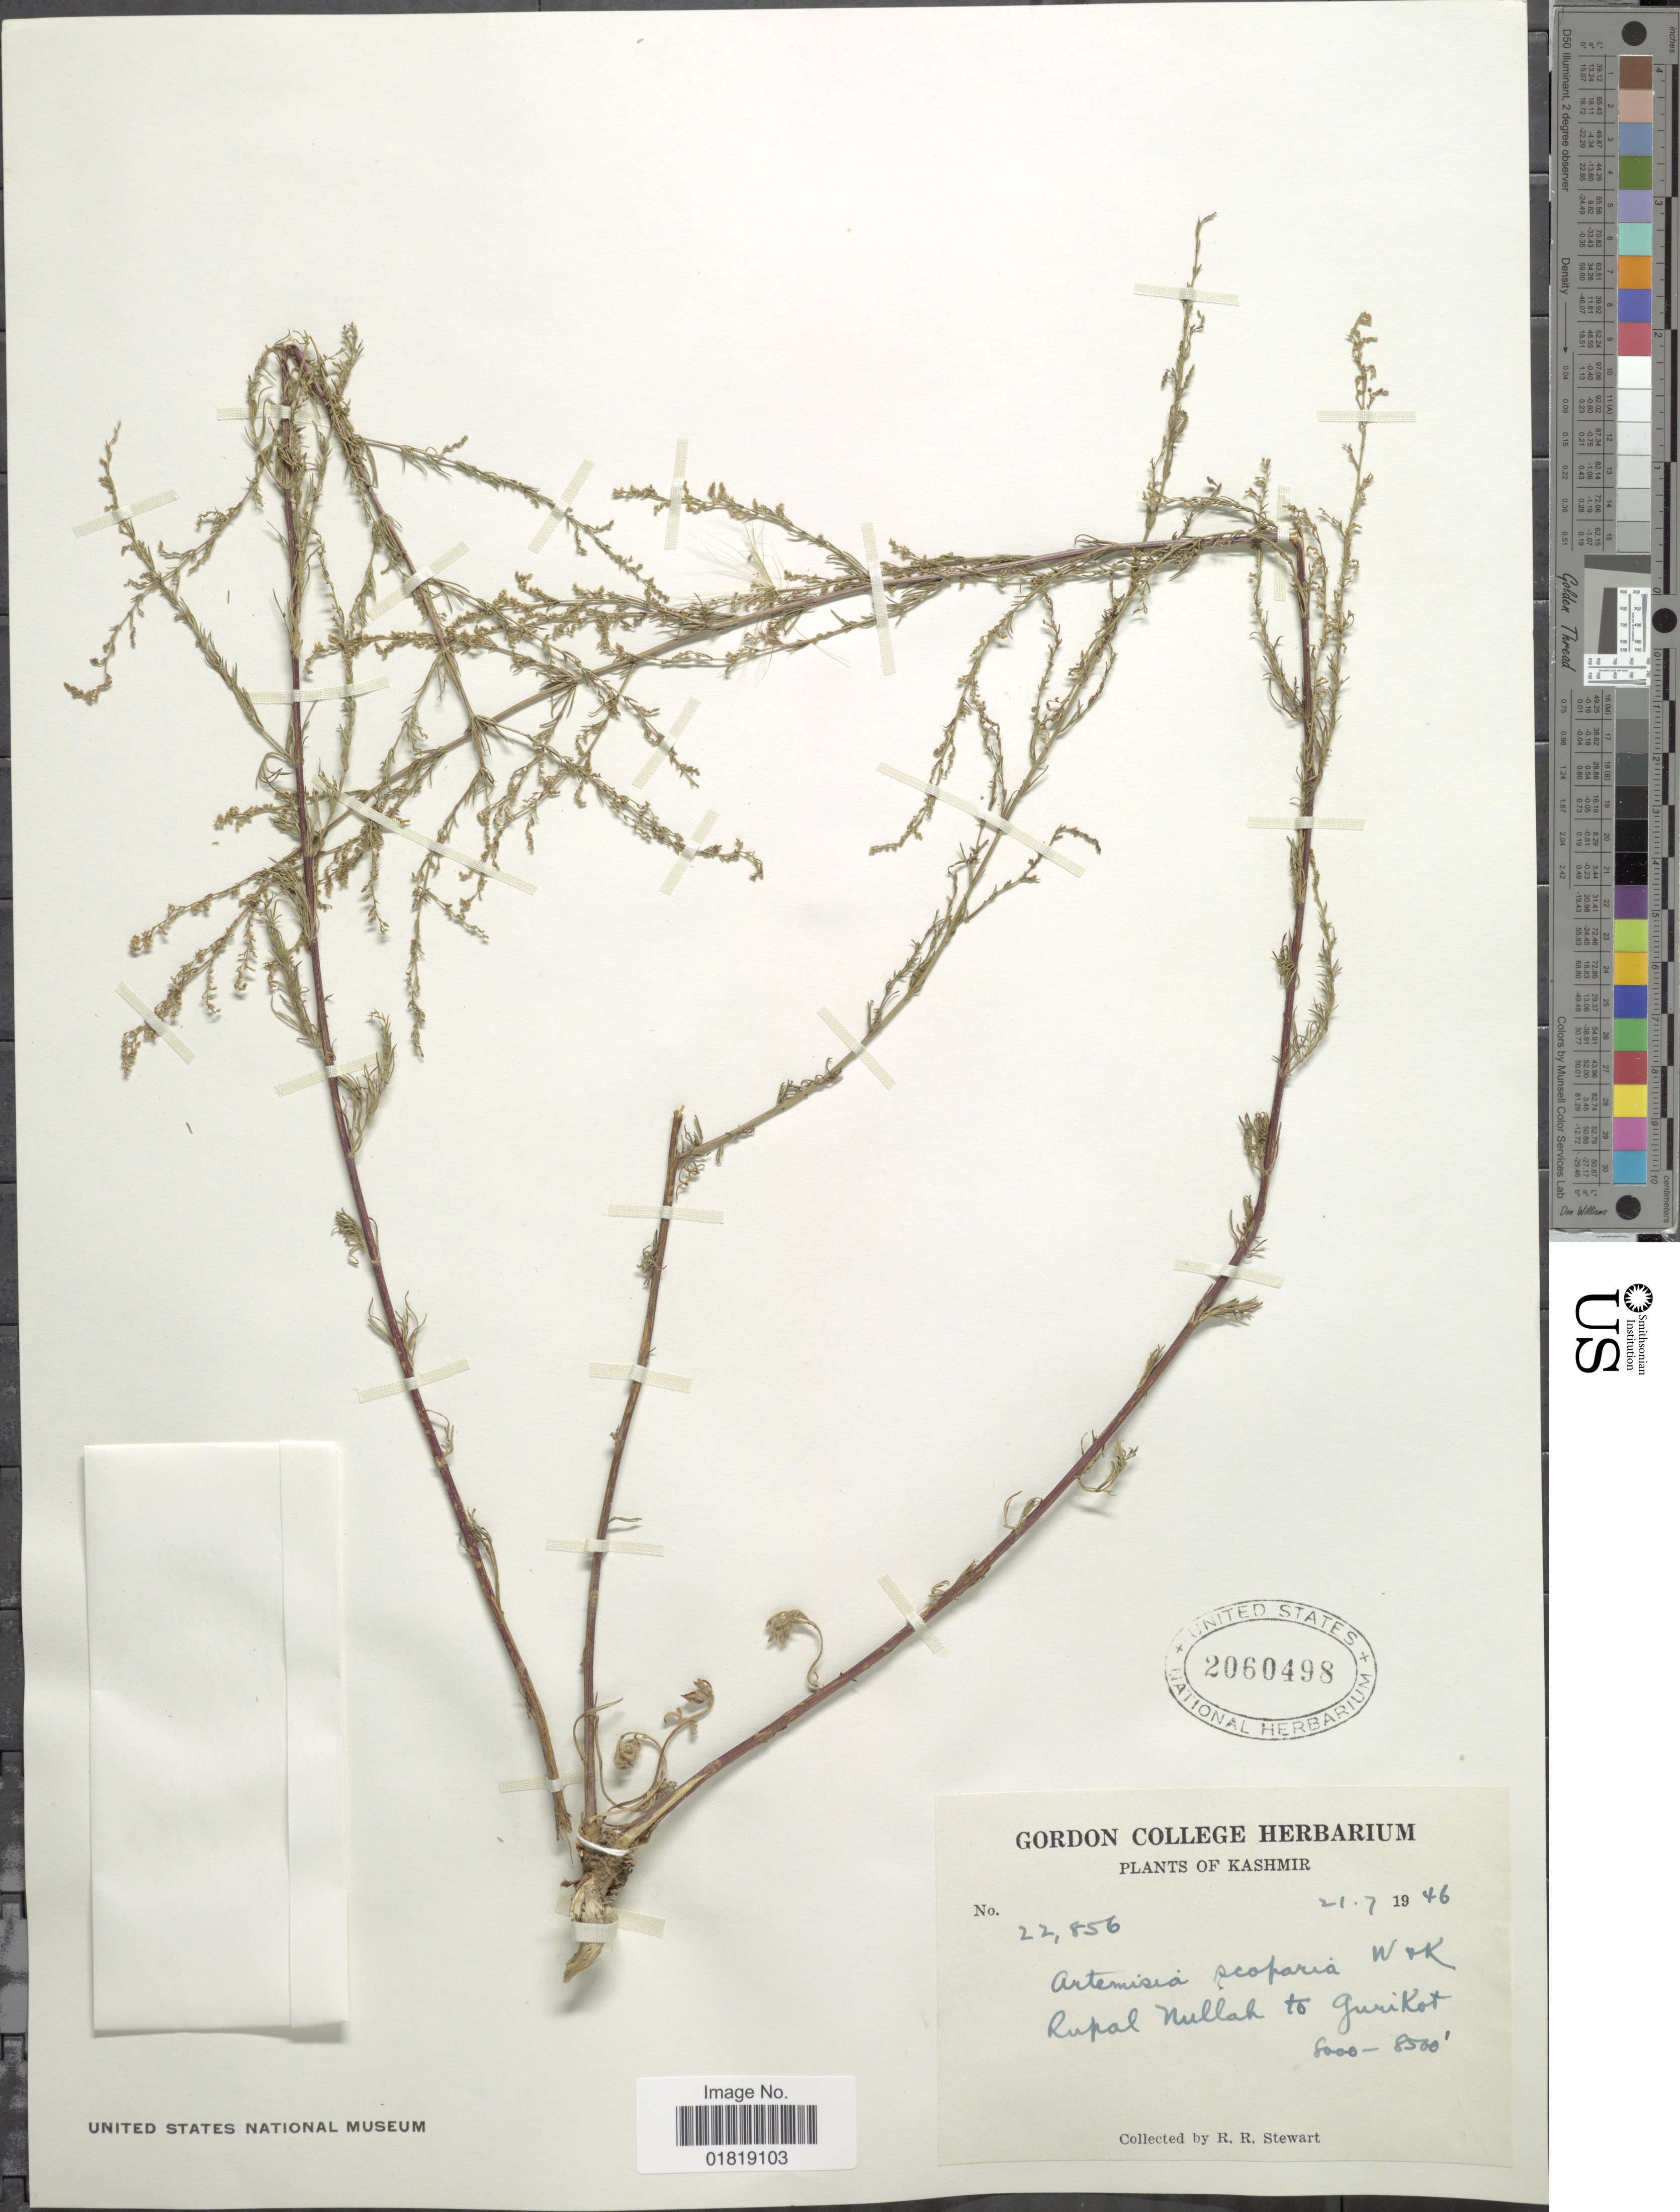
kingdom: Plantae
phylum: Tracheophyta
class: Magnoliopsida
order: Asterales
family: Asteraceae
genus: Artemisia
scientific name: Artemisia scoparia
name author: Waldst. & Kit.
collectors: R. R. Stewart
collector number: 22856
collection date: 1946-07-21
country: Pakistan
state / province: Azad Kashmir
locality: Kashmir, Rupal Nullah to Gurikot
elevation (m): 2438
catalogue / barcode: US 2060498